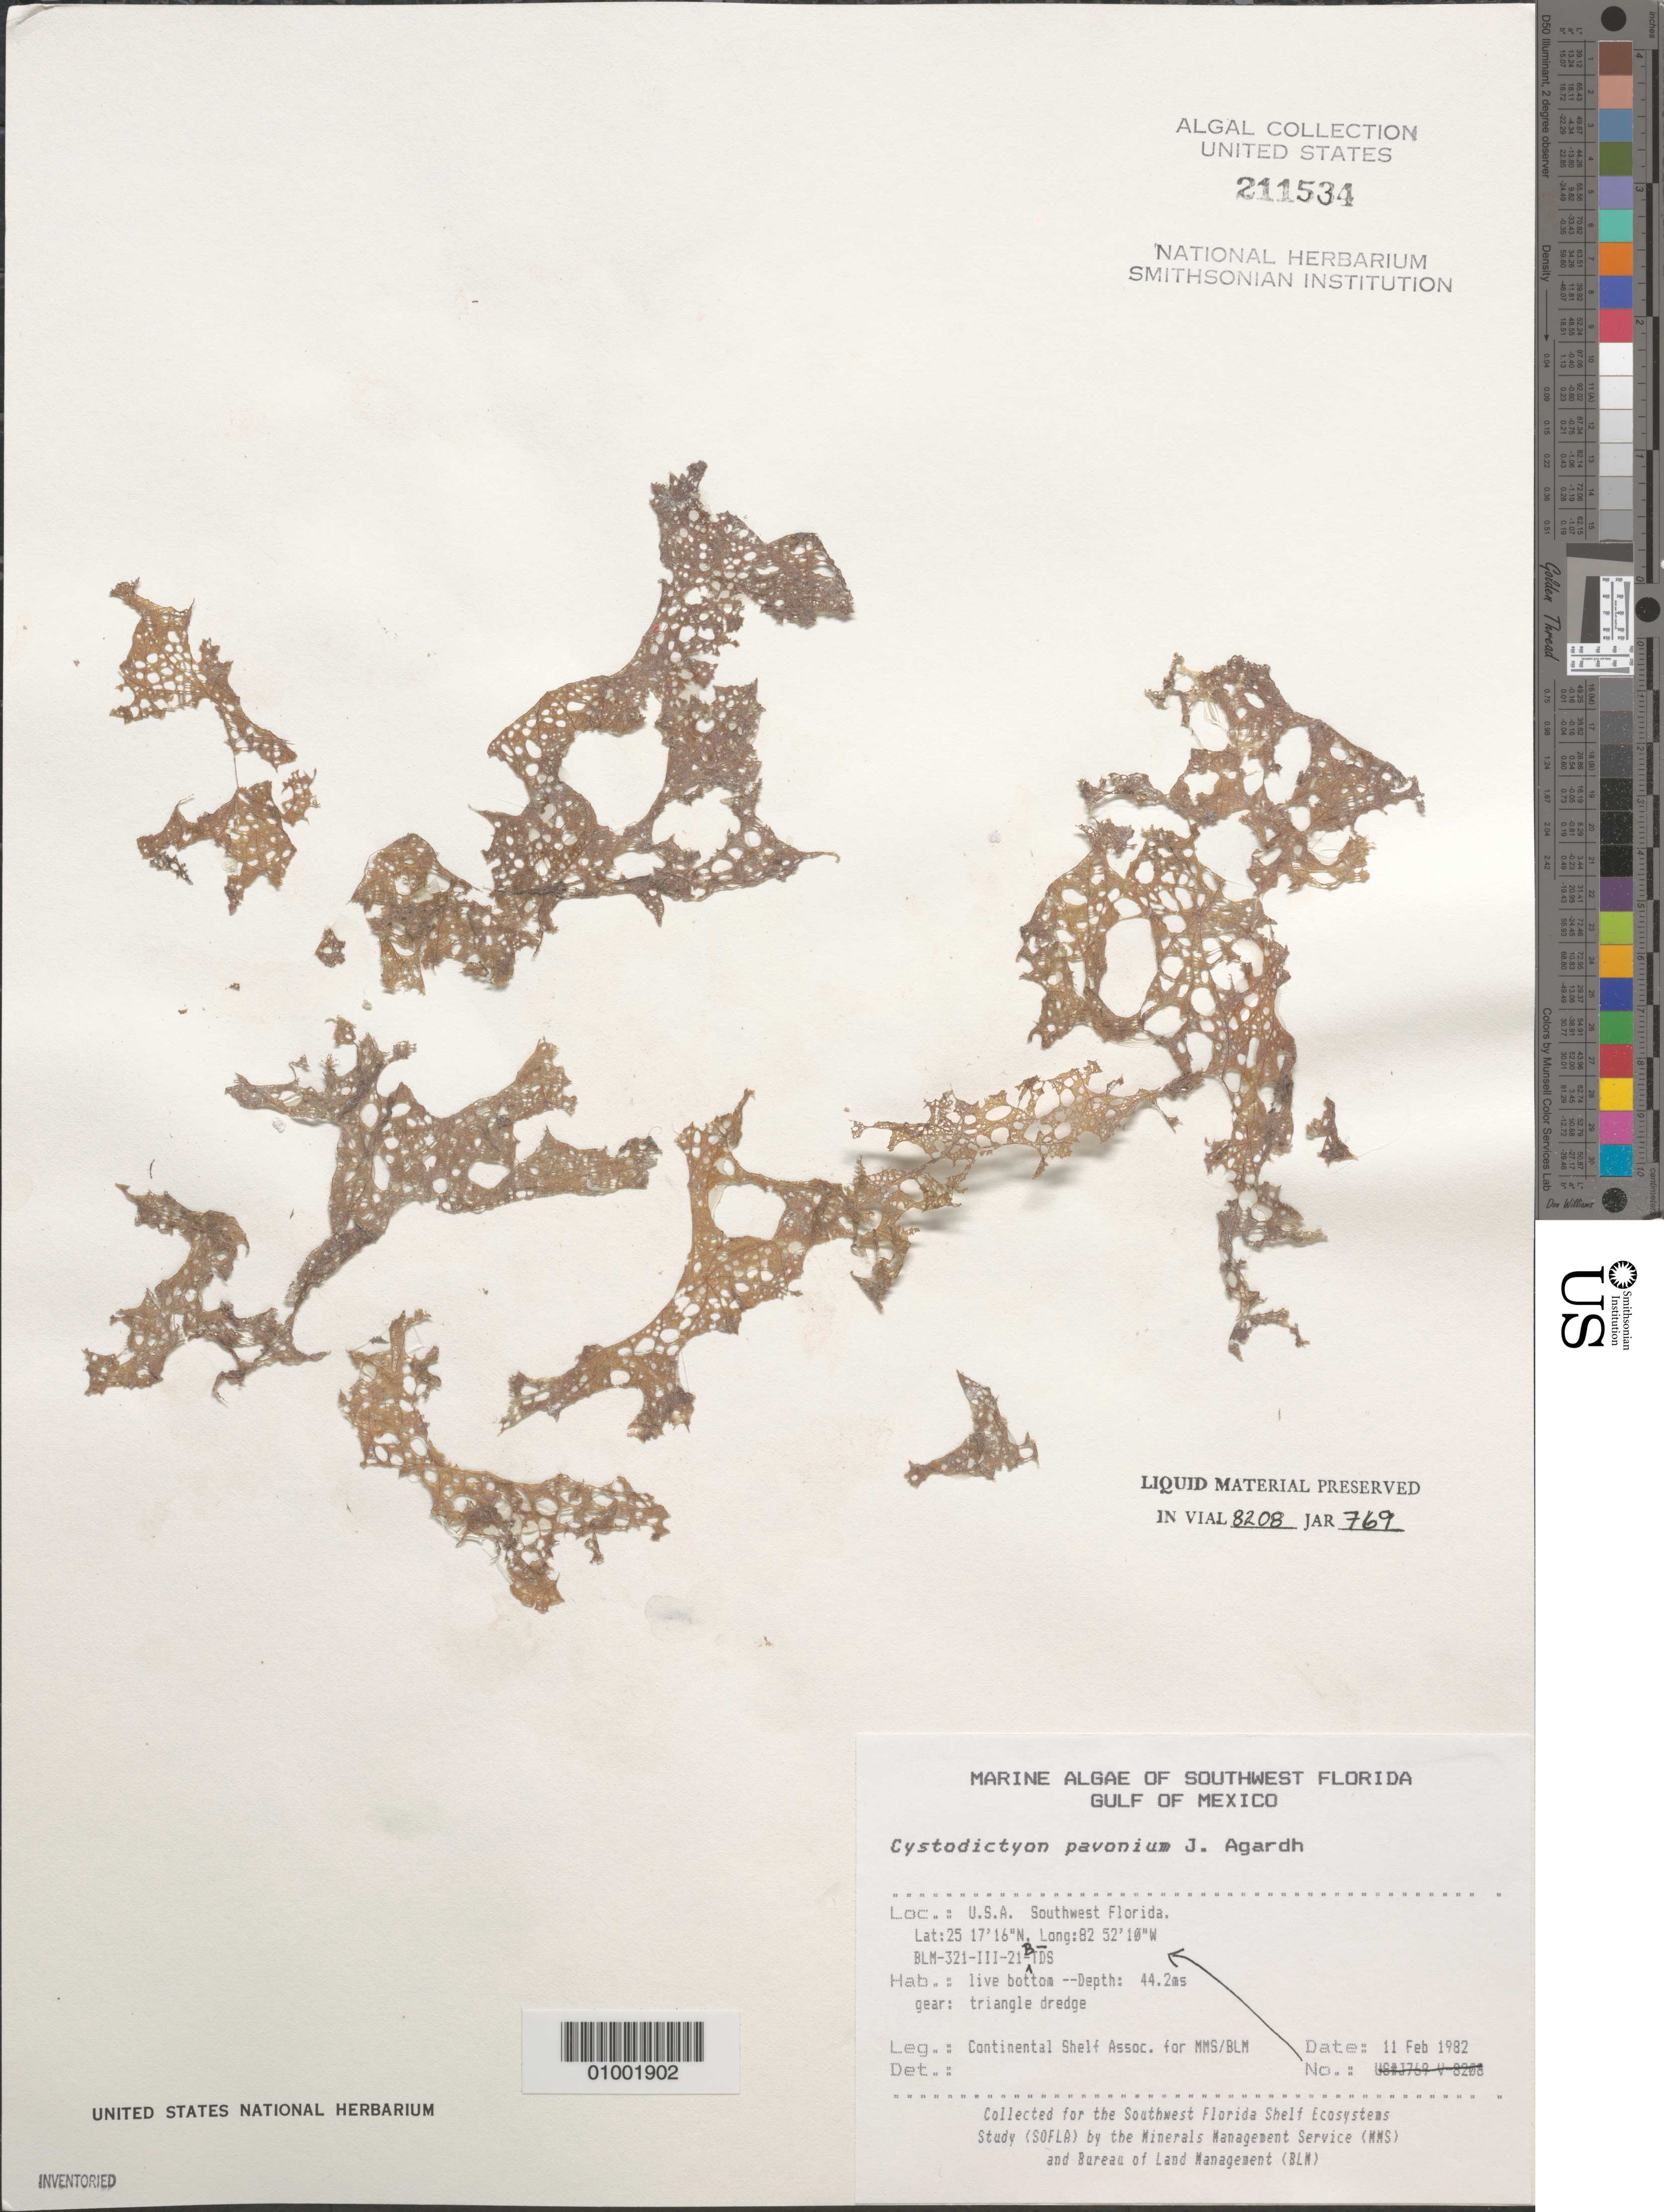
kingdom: Plantae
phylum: Chlorophyta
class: Ulvophyceae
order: Cladophorales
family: Anadyomenaceae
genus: Anadyomene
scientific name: Anadyomene pavonina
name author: (J. Agardh) J. Wille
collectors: Continental Shelf Associates for the MMS/BLM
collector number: BLM-321-III-21-B-TDS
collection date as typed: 11 Feb 1982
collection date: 1982-02-11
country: United States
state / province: Florida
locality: Gulf of Mexico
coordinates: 25 17'16" N, 82 52'10" W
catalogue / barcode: US 211534